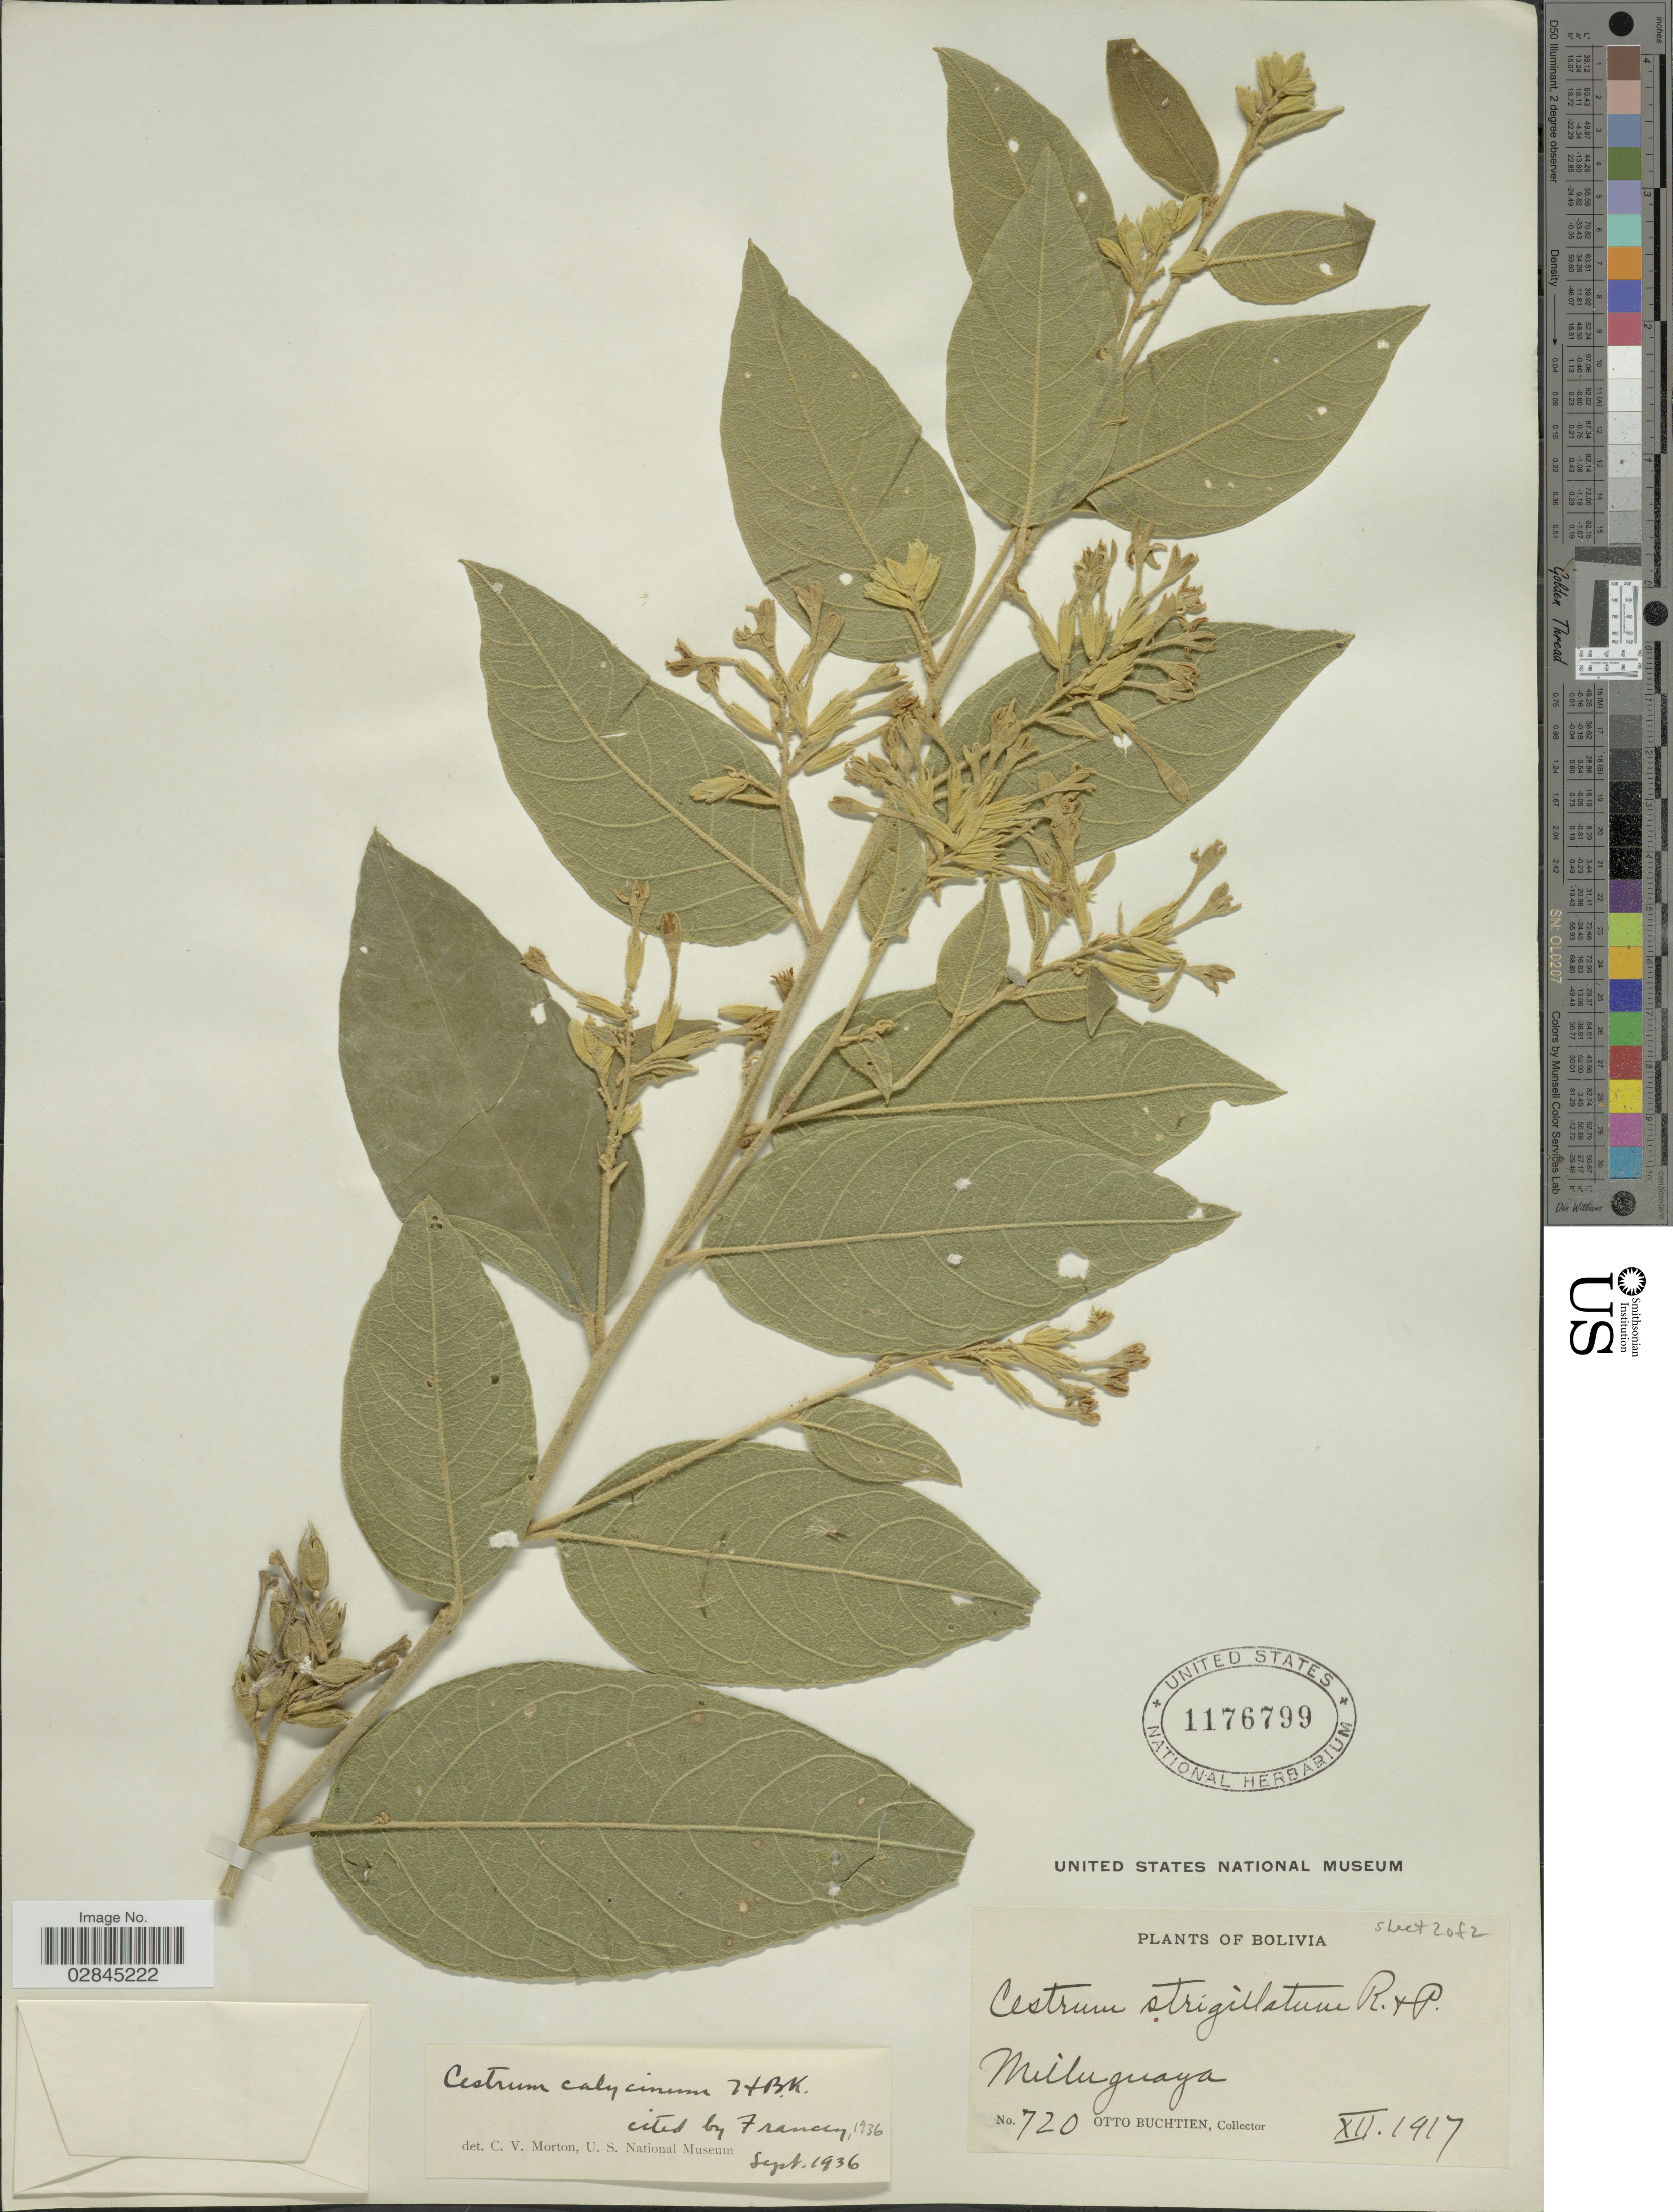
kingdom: Plantae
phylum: Tracheophyta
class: Magnoliopsida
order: Solanales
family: Solanaceae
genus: Cestrum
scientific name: Cestrum strigillatum var. calycinum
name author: Ruiz & Pav.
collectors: O. Buchtien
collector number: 720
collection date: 1917-12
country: Bolivia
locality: Miluguaya.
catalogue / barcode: US 1176799